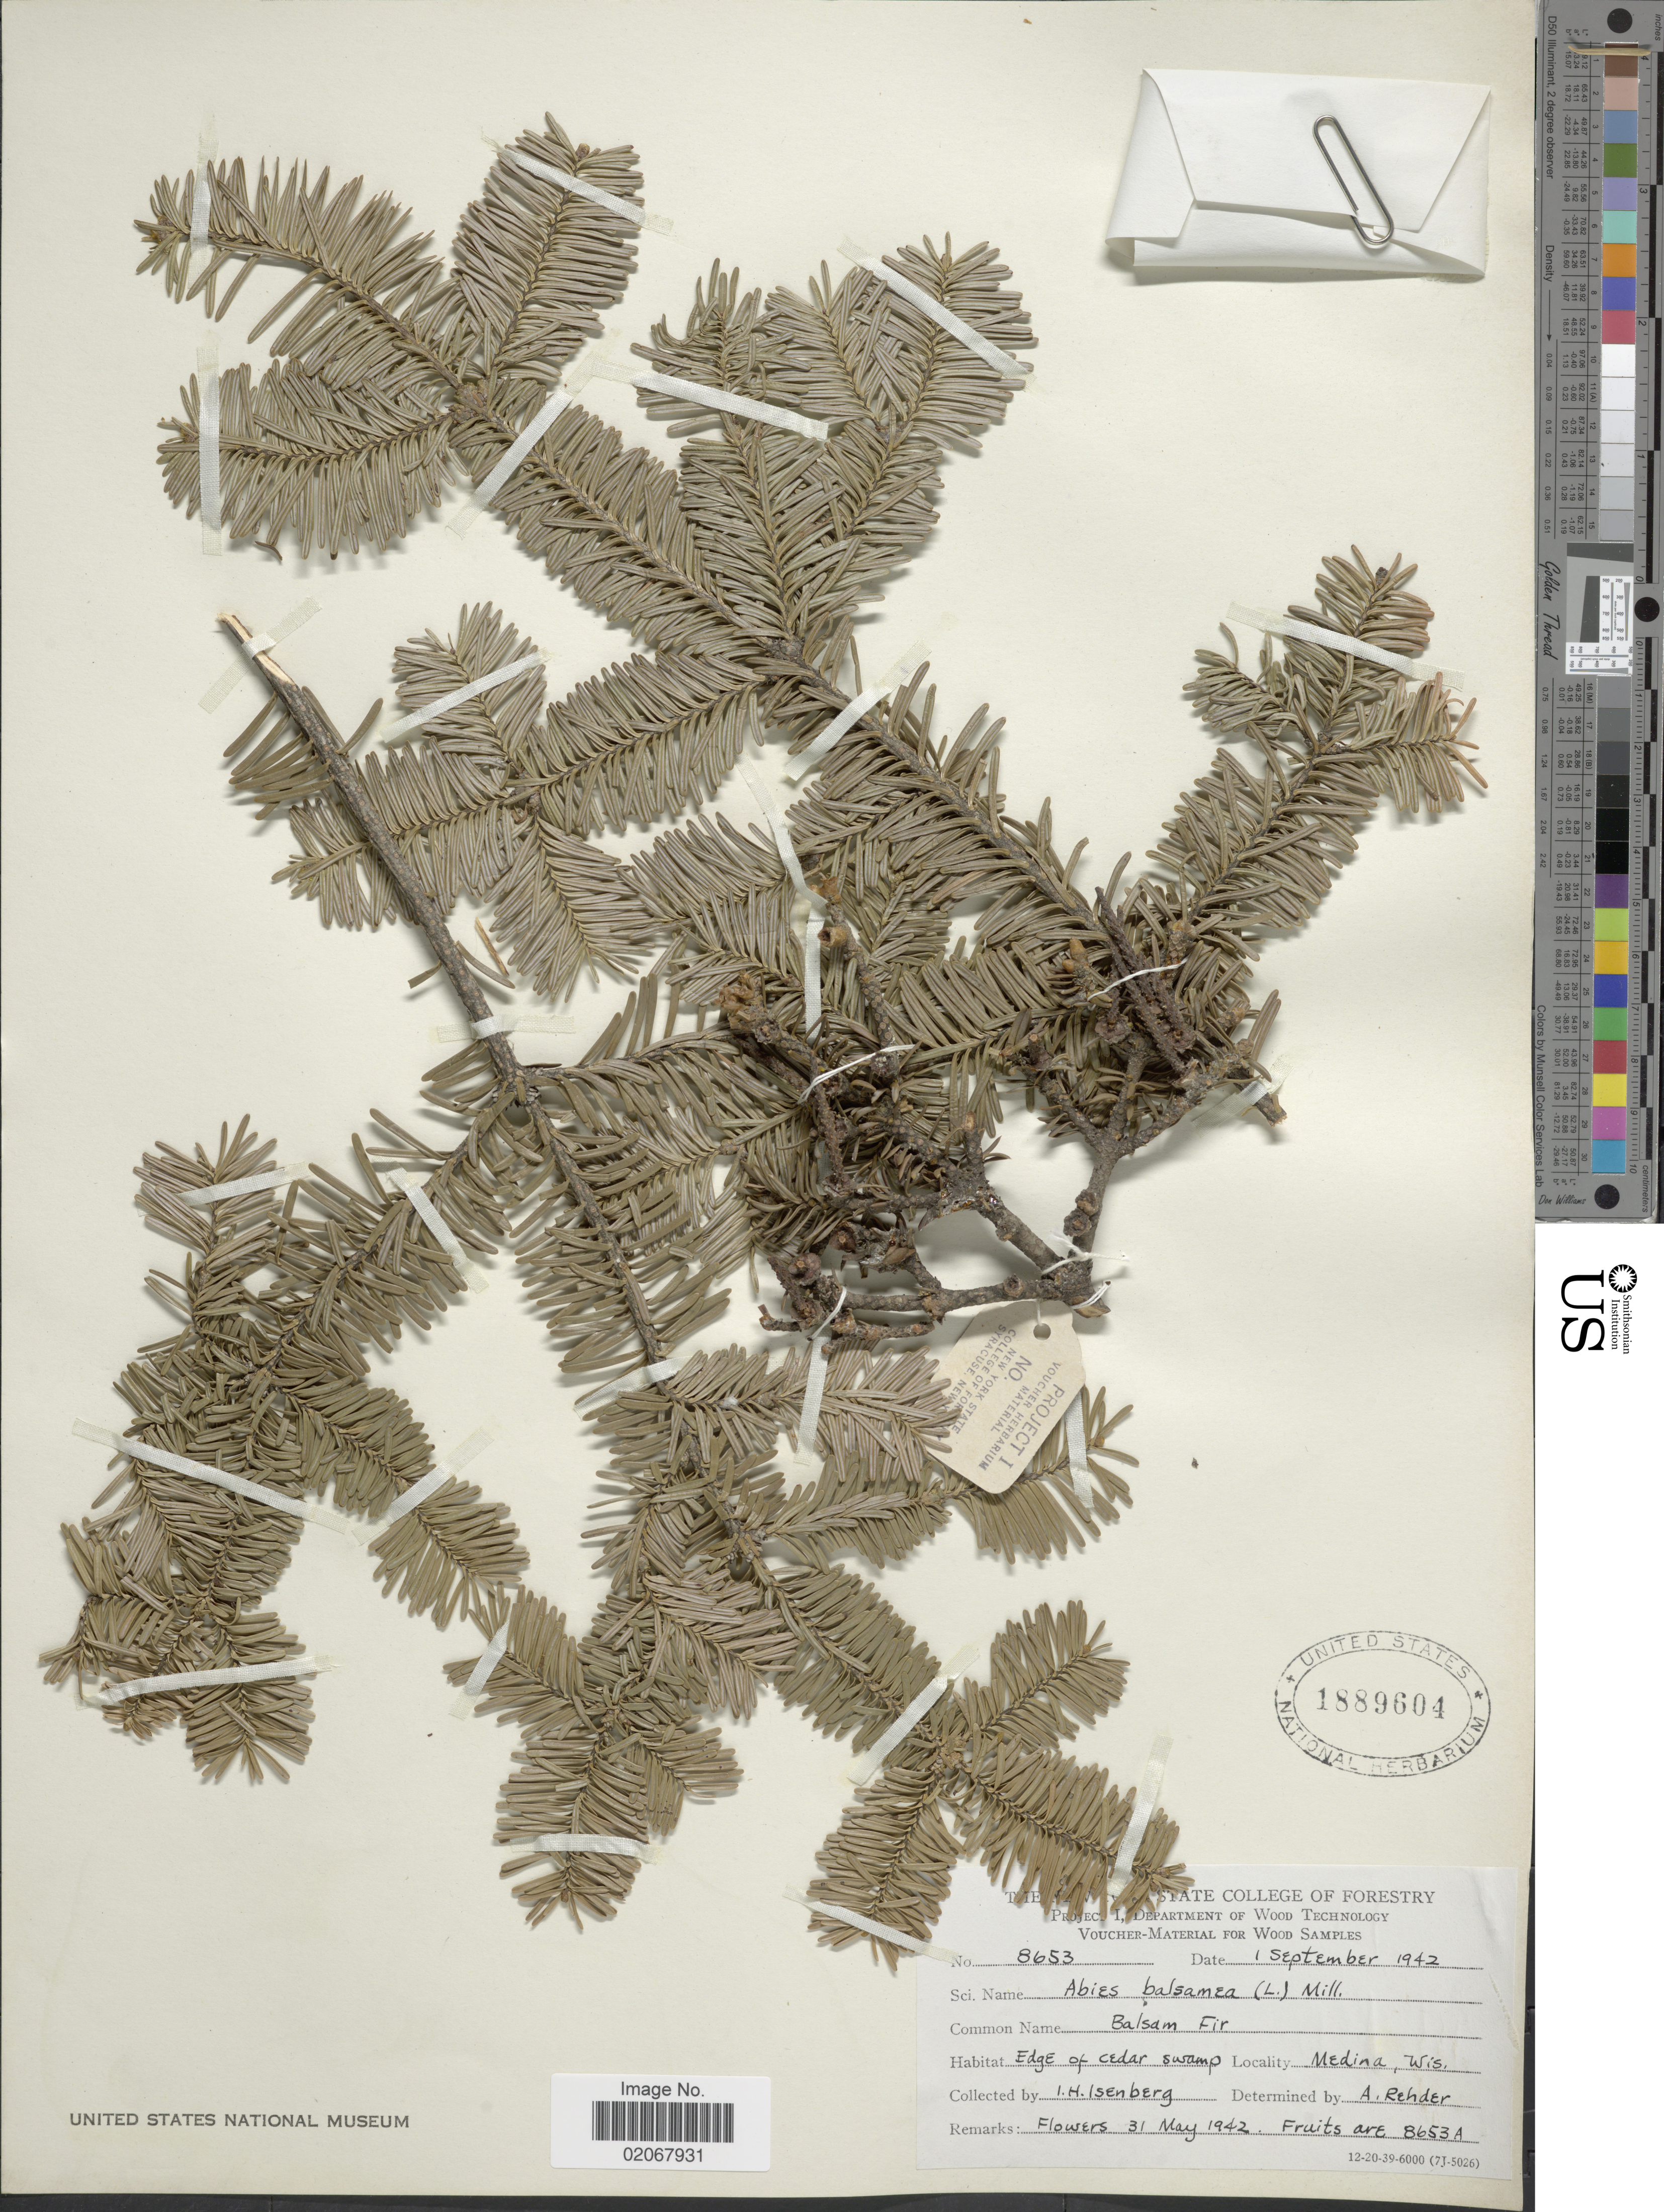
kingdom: Plantae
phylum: Tracheophyta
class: Pinopsida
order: Pinales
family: Pinaceae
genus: Abies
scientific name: Abies balsamea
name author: (L.) Mill.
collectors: I. Isenberg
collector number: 8653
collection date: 1942-09-01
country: United States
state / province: Wisconsin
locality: Medina, Wis.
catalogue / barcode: US 1889604